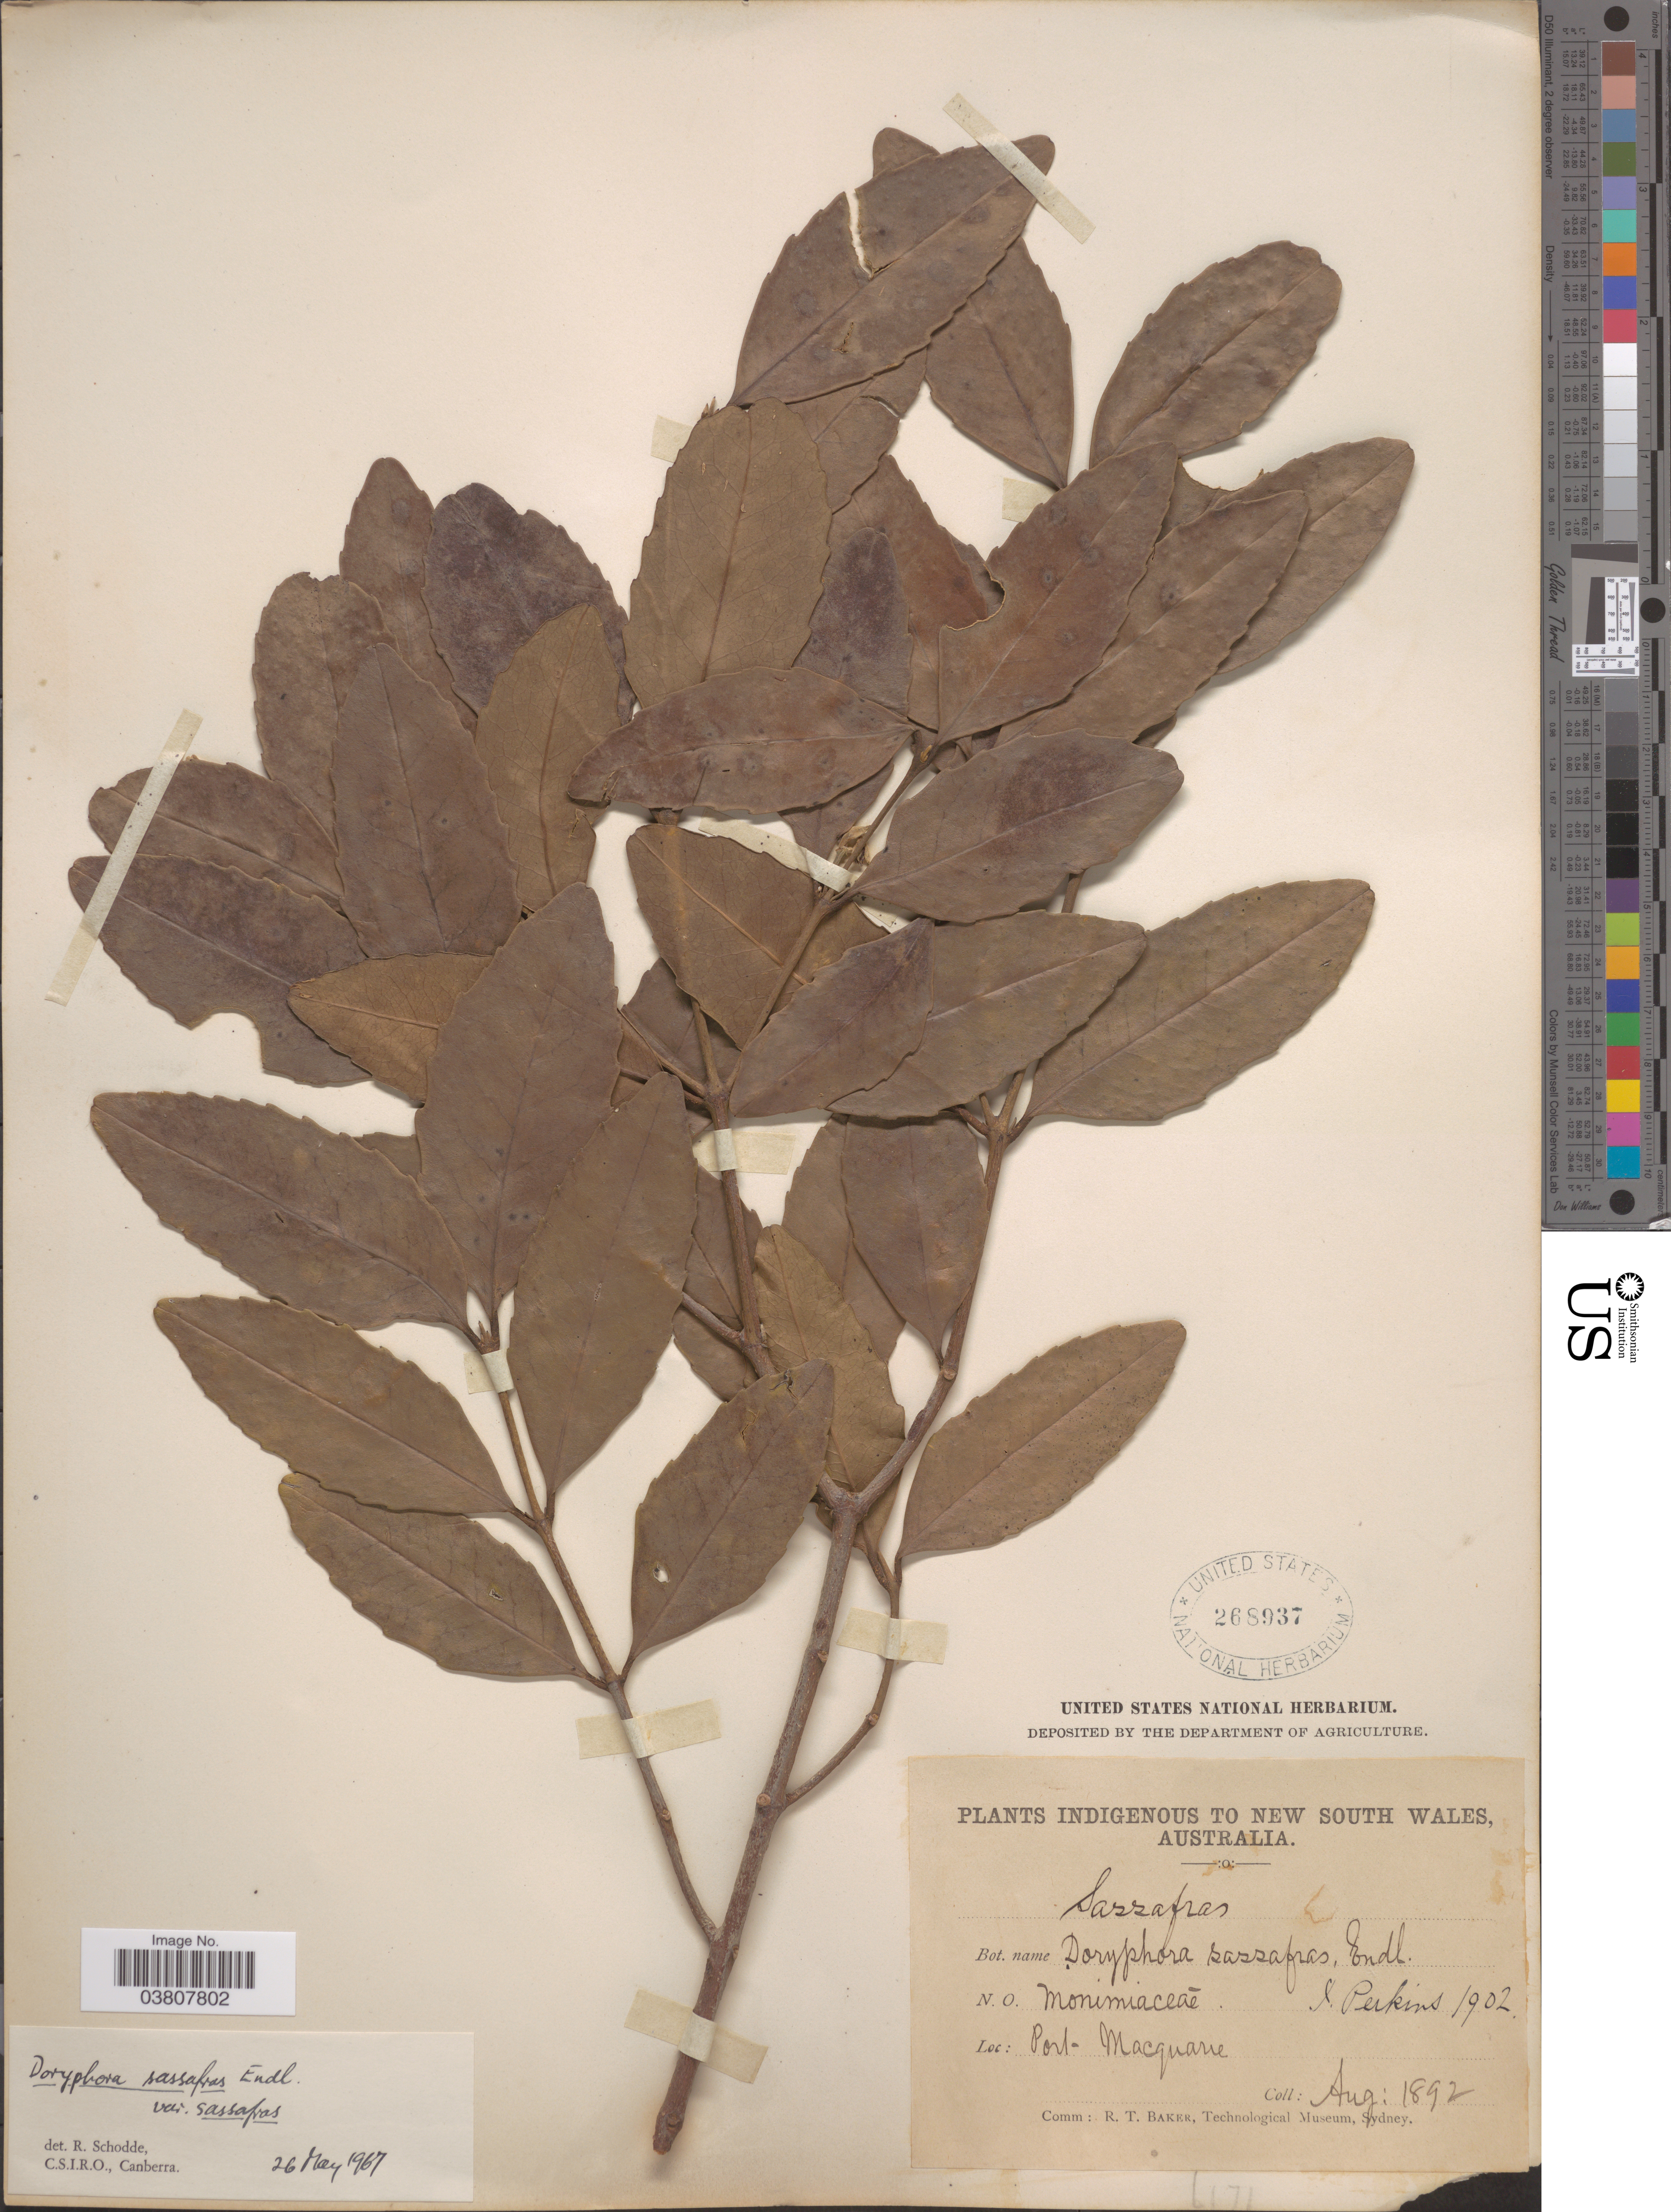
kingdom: Plantae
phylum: Tracheophyta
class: Magnoliopsida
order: Laurales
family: Atherospermataceae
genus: Doryphora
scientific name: Doryphora sassafras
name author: Endl.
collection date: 1892-08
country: Australia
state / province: New South Wales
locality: Port Macquarie.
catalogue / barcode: US 268937